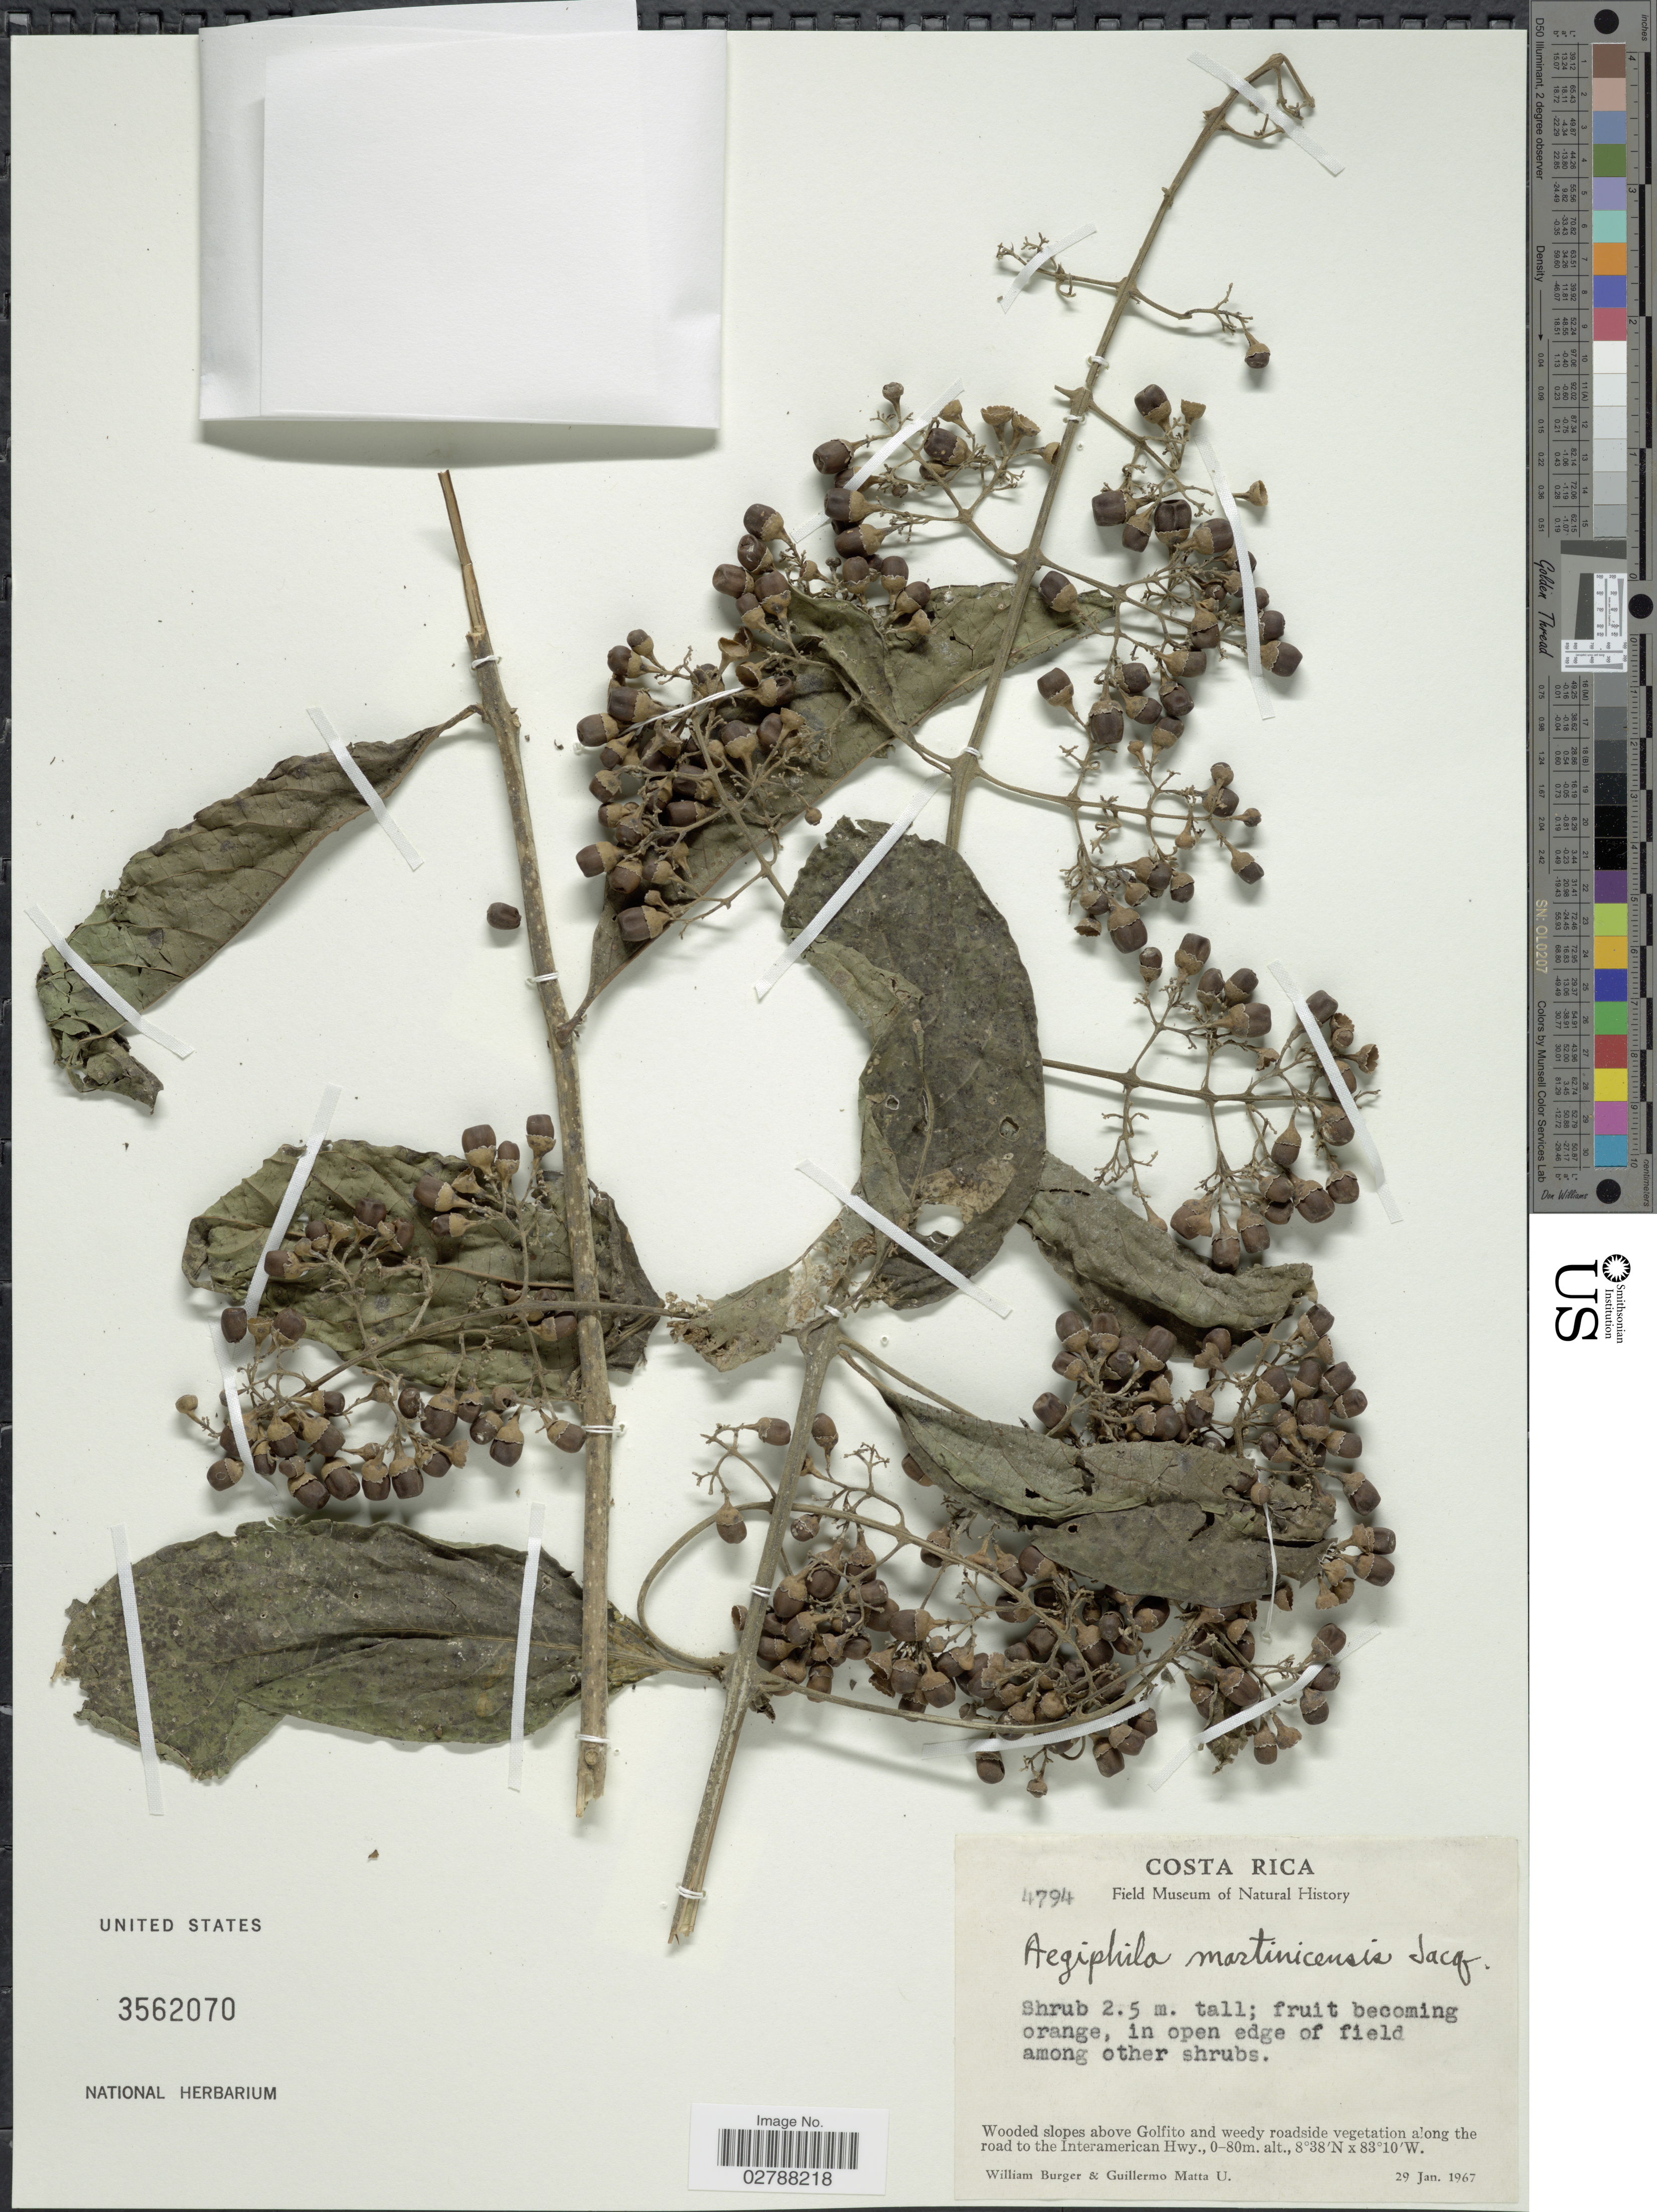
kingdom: Plantae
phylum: Tracheophyta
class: Magnoliopsida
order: Lamiales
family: Lamiaceae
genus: Aegiphila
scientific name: Aegiphila martinicensis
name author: Jacq.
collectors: W. Burger & G. Matta U.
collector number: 4794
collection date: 1967-01-29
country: Costa Rica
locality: Wooded slopes above Golfito and weedy roadside vegetation along the road to the Interamerican Hwy.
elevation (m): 0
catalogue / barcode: US 3562070